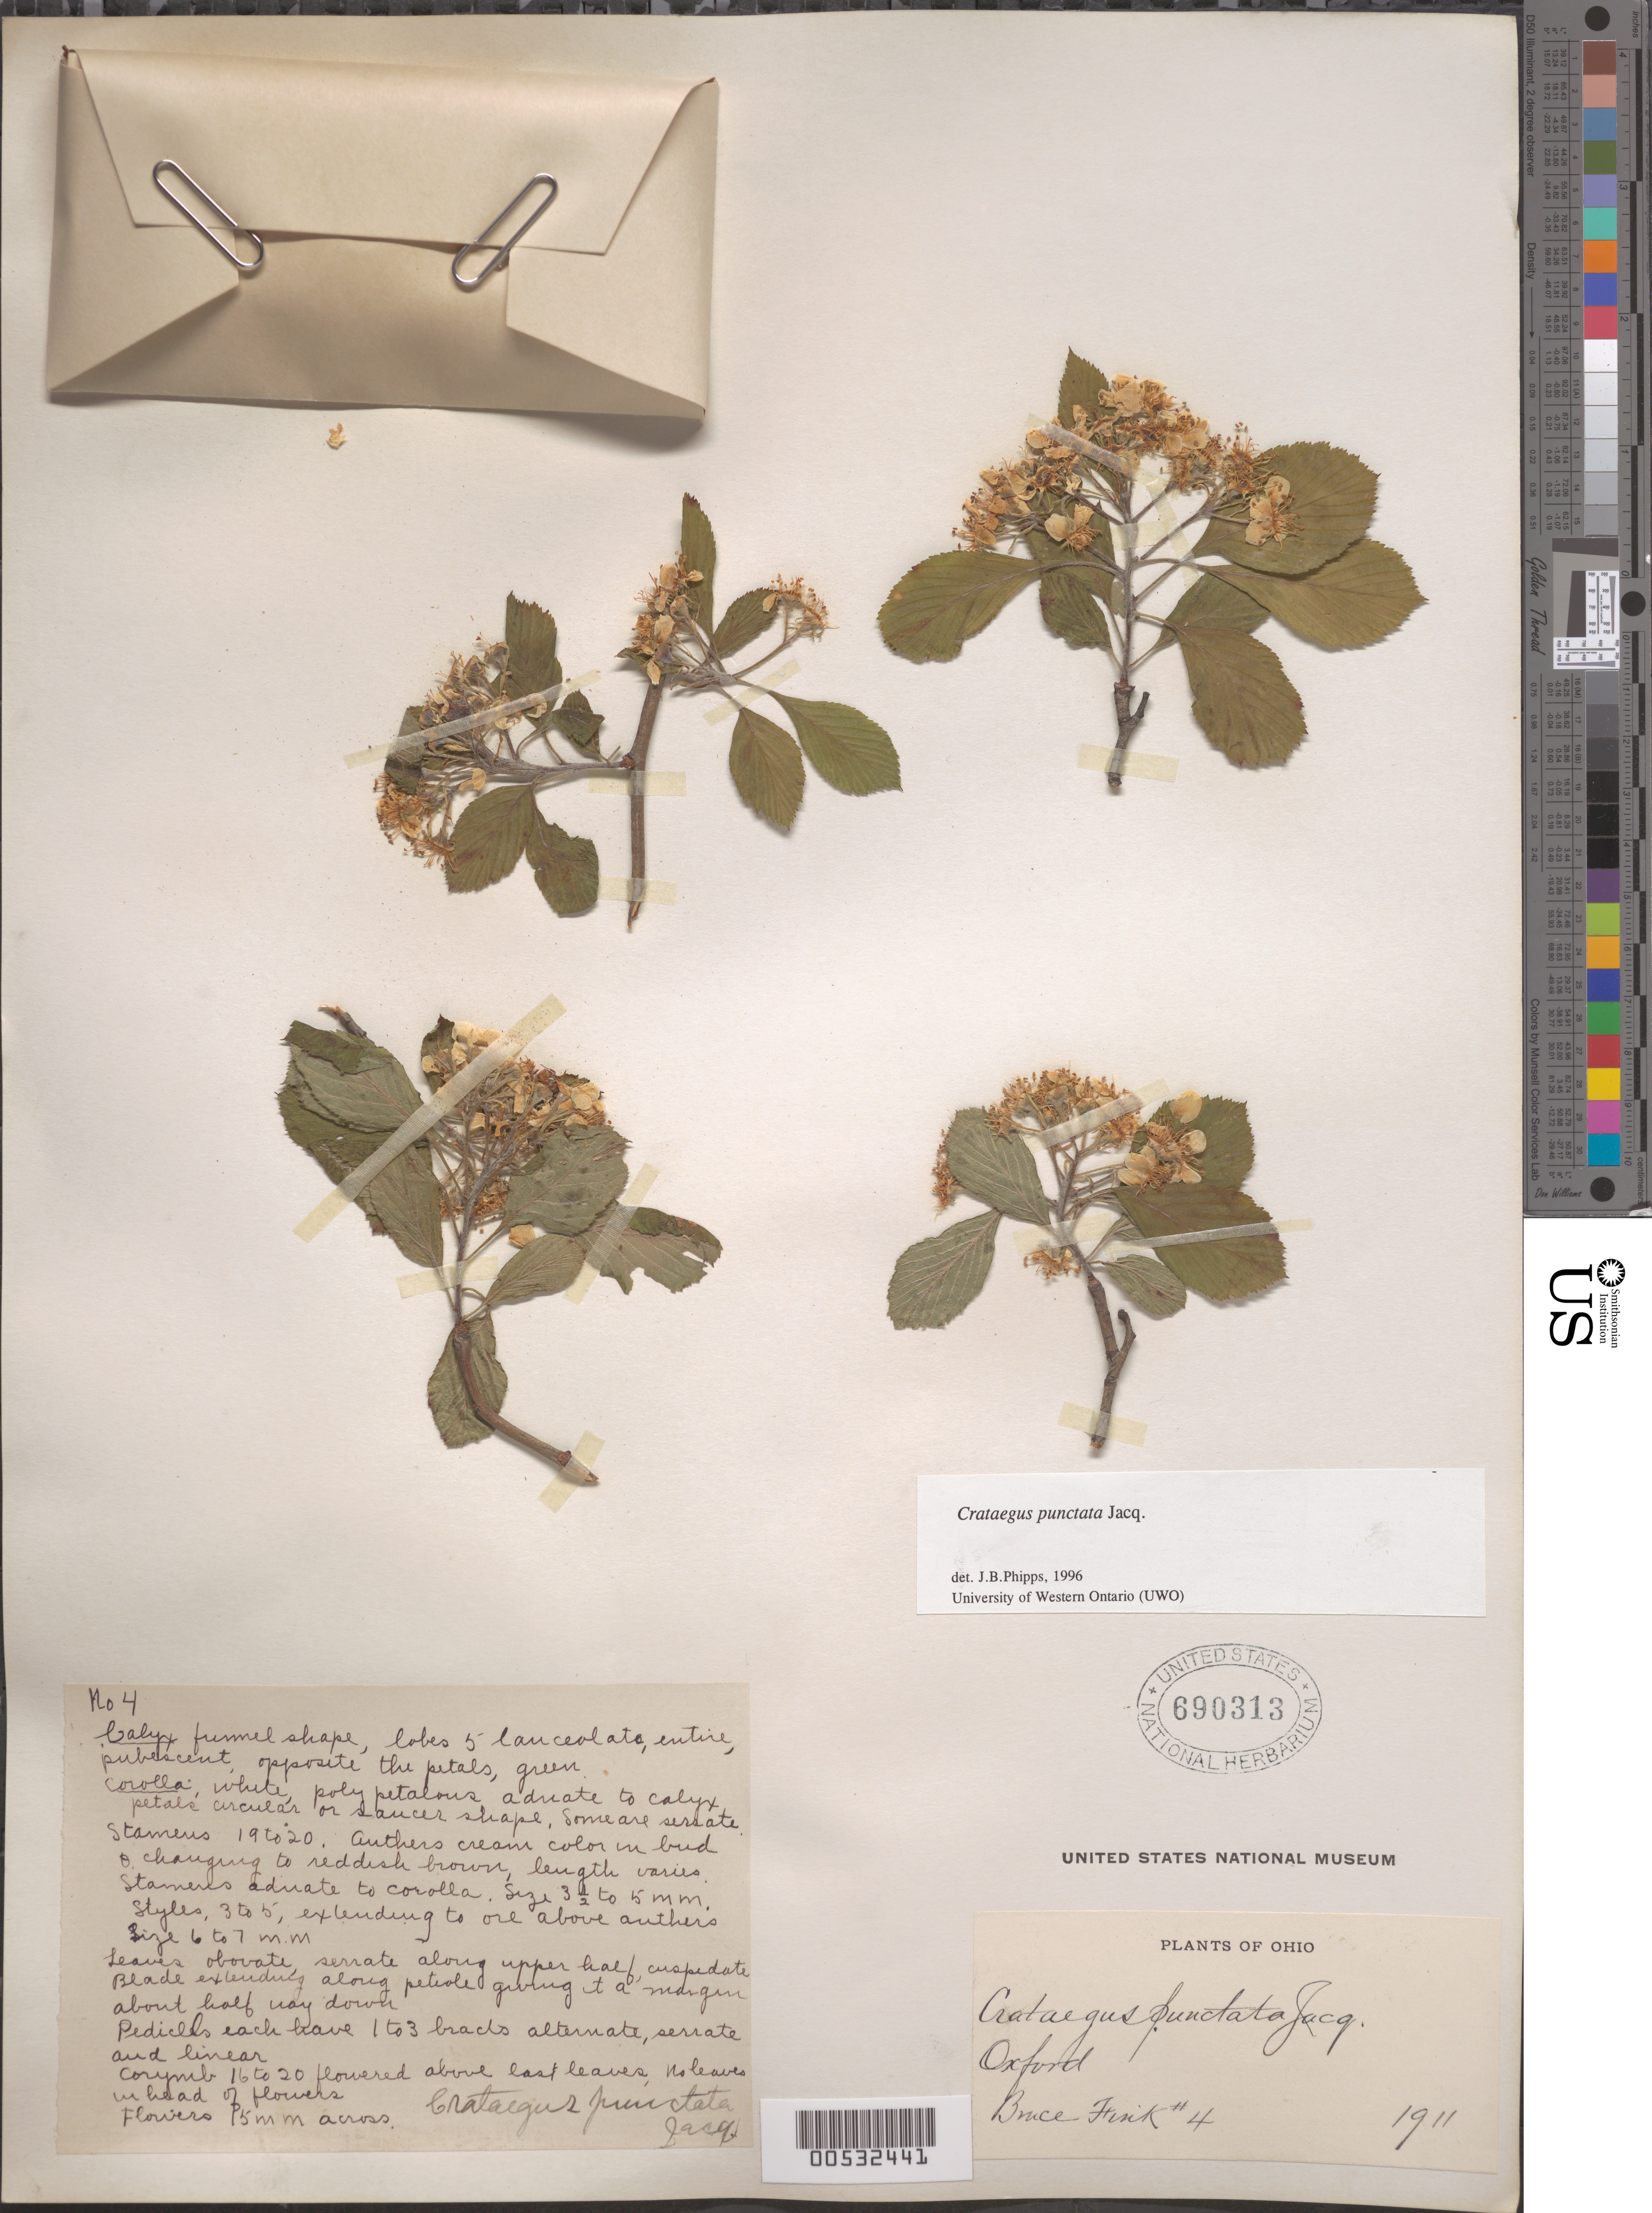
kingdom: Plantae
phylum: Tracheophyta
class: Magnoliopsida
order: Rosales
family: Rosaceae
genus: Crataegus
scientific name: Crataegus punctata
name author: Jacq.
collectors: B. Fink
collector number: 4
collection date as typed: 1911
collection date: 1911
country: United States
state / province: Ohio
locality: Oxford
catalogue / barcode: US 690313